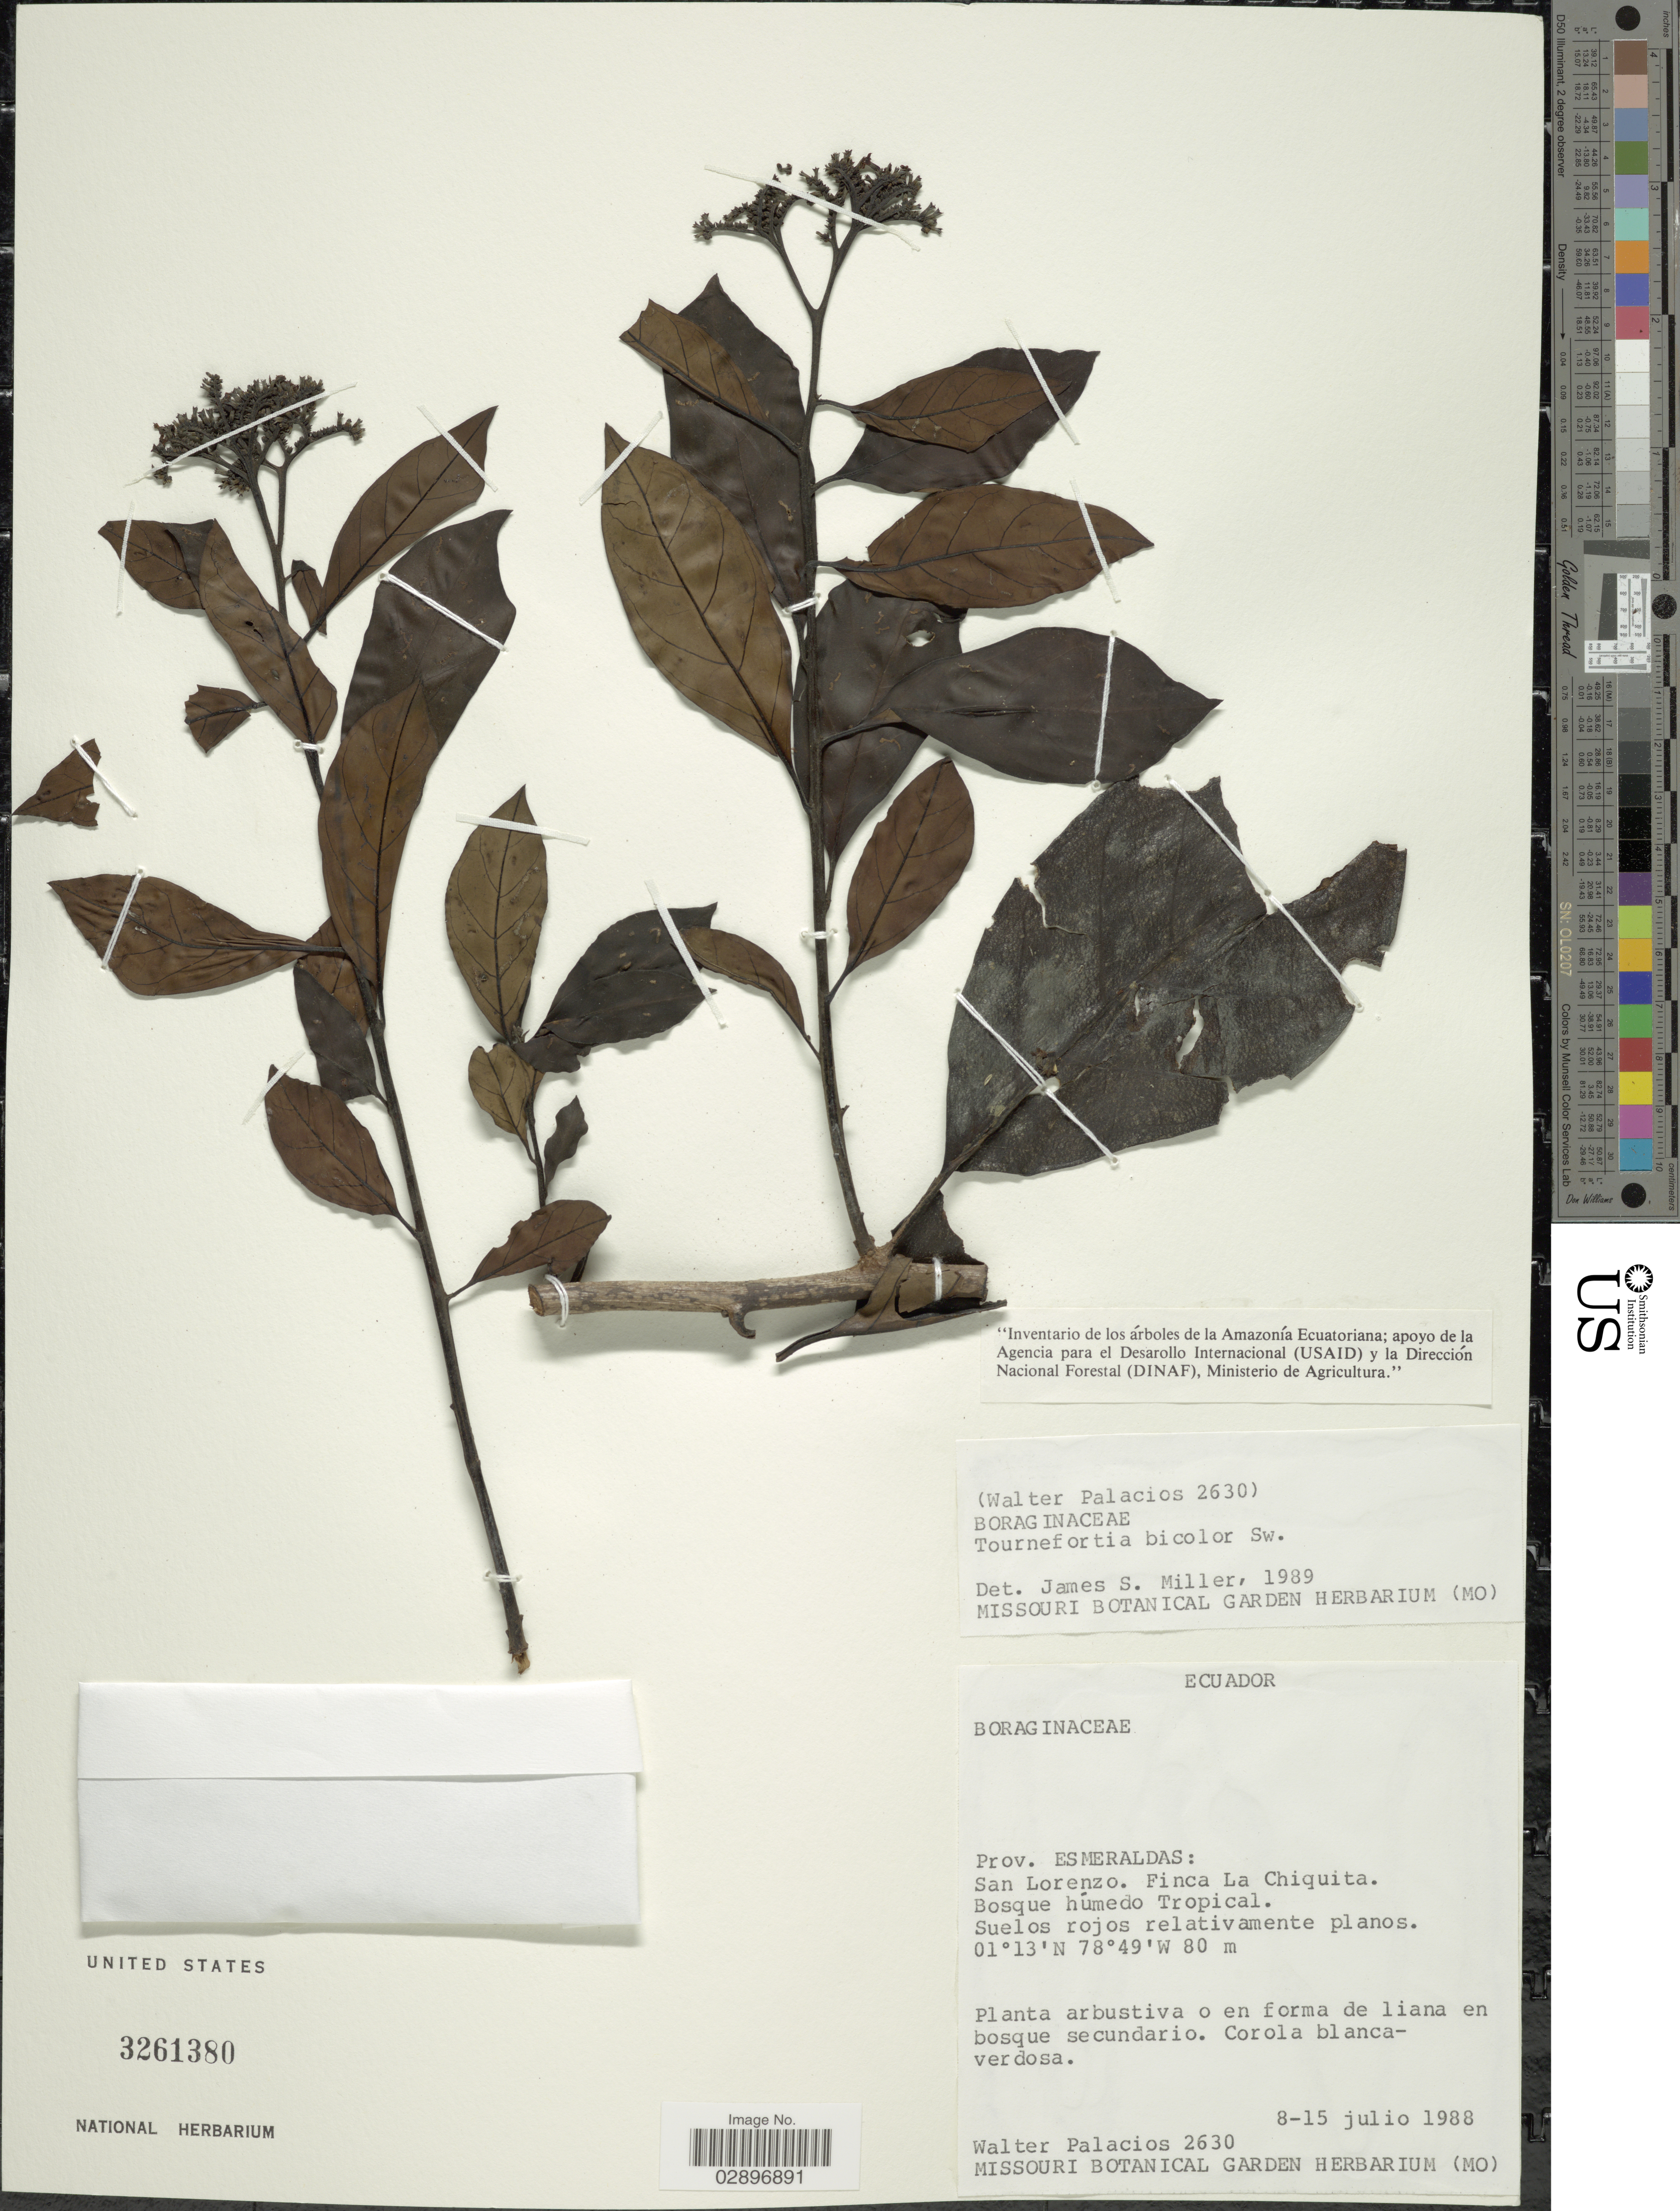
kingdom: Plantae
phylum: Tracheophyta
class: Magnoliopsida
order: Boraginales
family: Heliotropiaceae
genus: Tournefortia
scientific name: Tournefortia bicolor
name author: Sw.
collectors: W. Palacios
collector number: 2630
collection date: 1988-07-08/1988-07-15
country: Ecuador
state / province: Esmeraldas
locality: San Lorenzo. Finca La Chiquita.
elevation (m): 80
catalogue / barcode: US 3261380